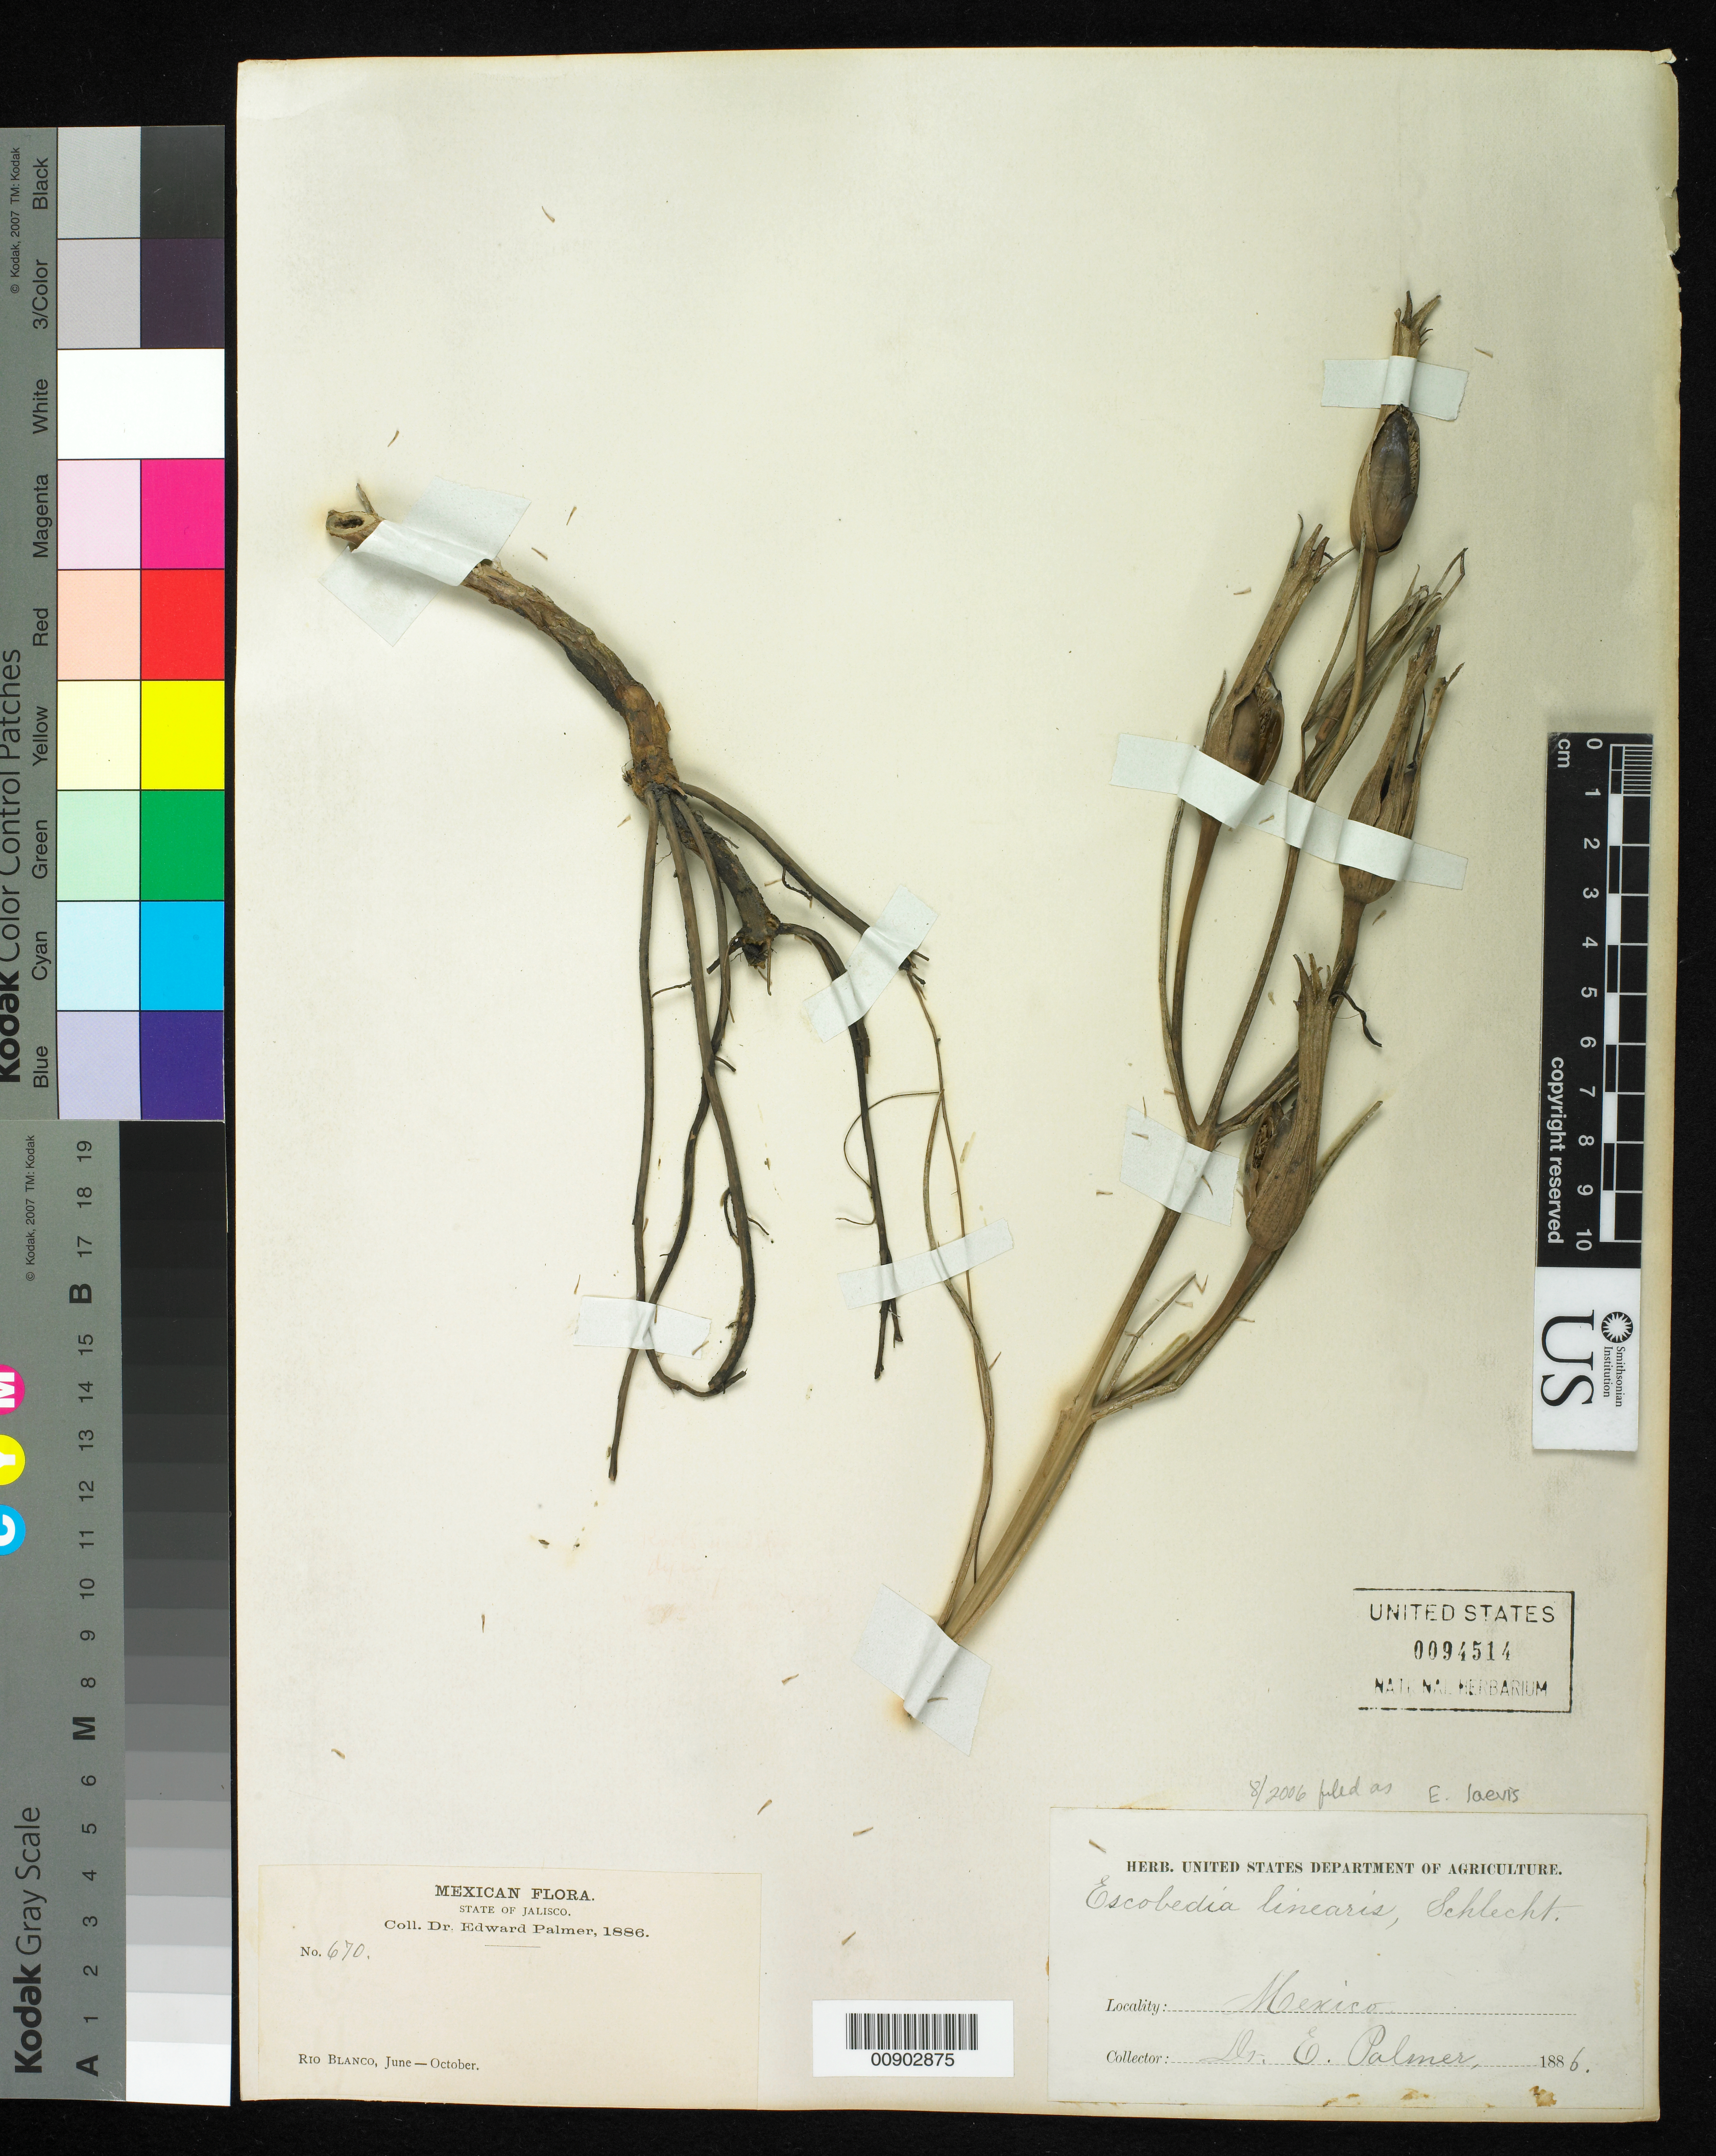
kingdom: Plantae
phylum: Tracheophyta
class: Magnoliopsida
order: Lamiales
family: Orobanchaceae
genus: Escobedia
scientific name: Escobedia laevis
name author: Schltdl. & Cham.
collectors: E. Palmer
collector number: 670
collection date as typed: Jun 1886 to -- Oct 1886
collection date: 1886-06/1886-10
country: Mexico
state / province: Jalisco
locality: Río Blanco, Jalisco.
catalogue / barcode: US 94514